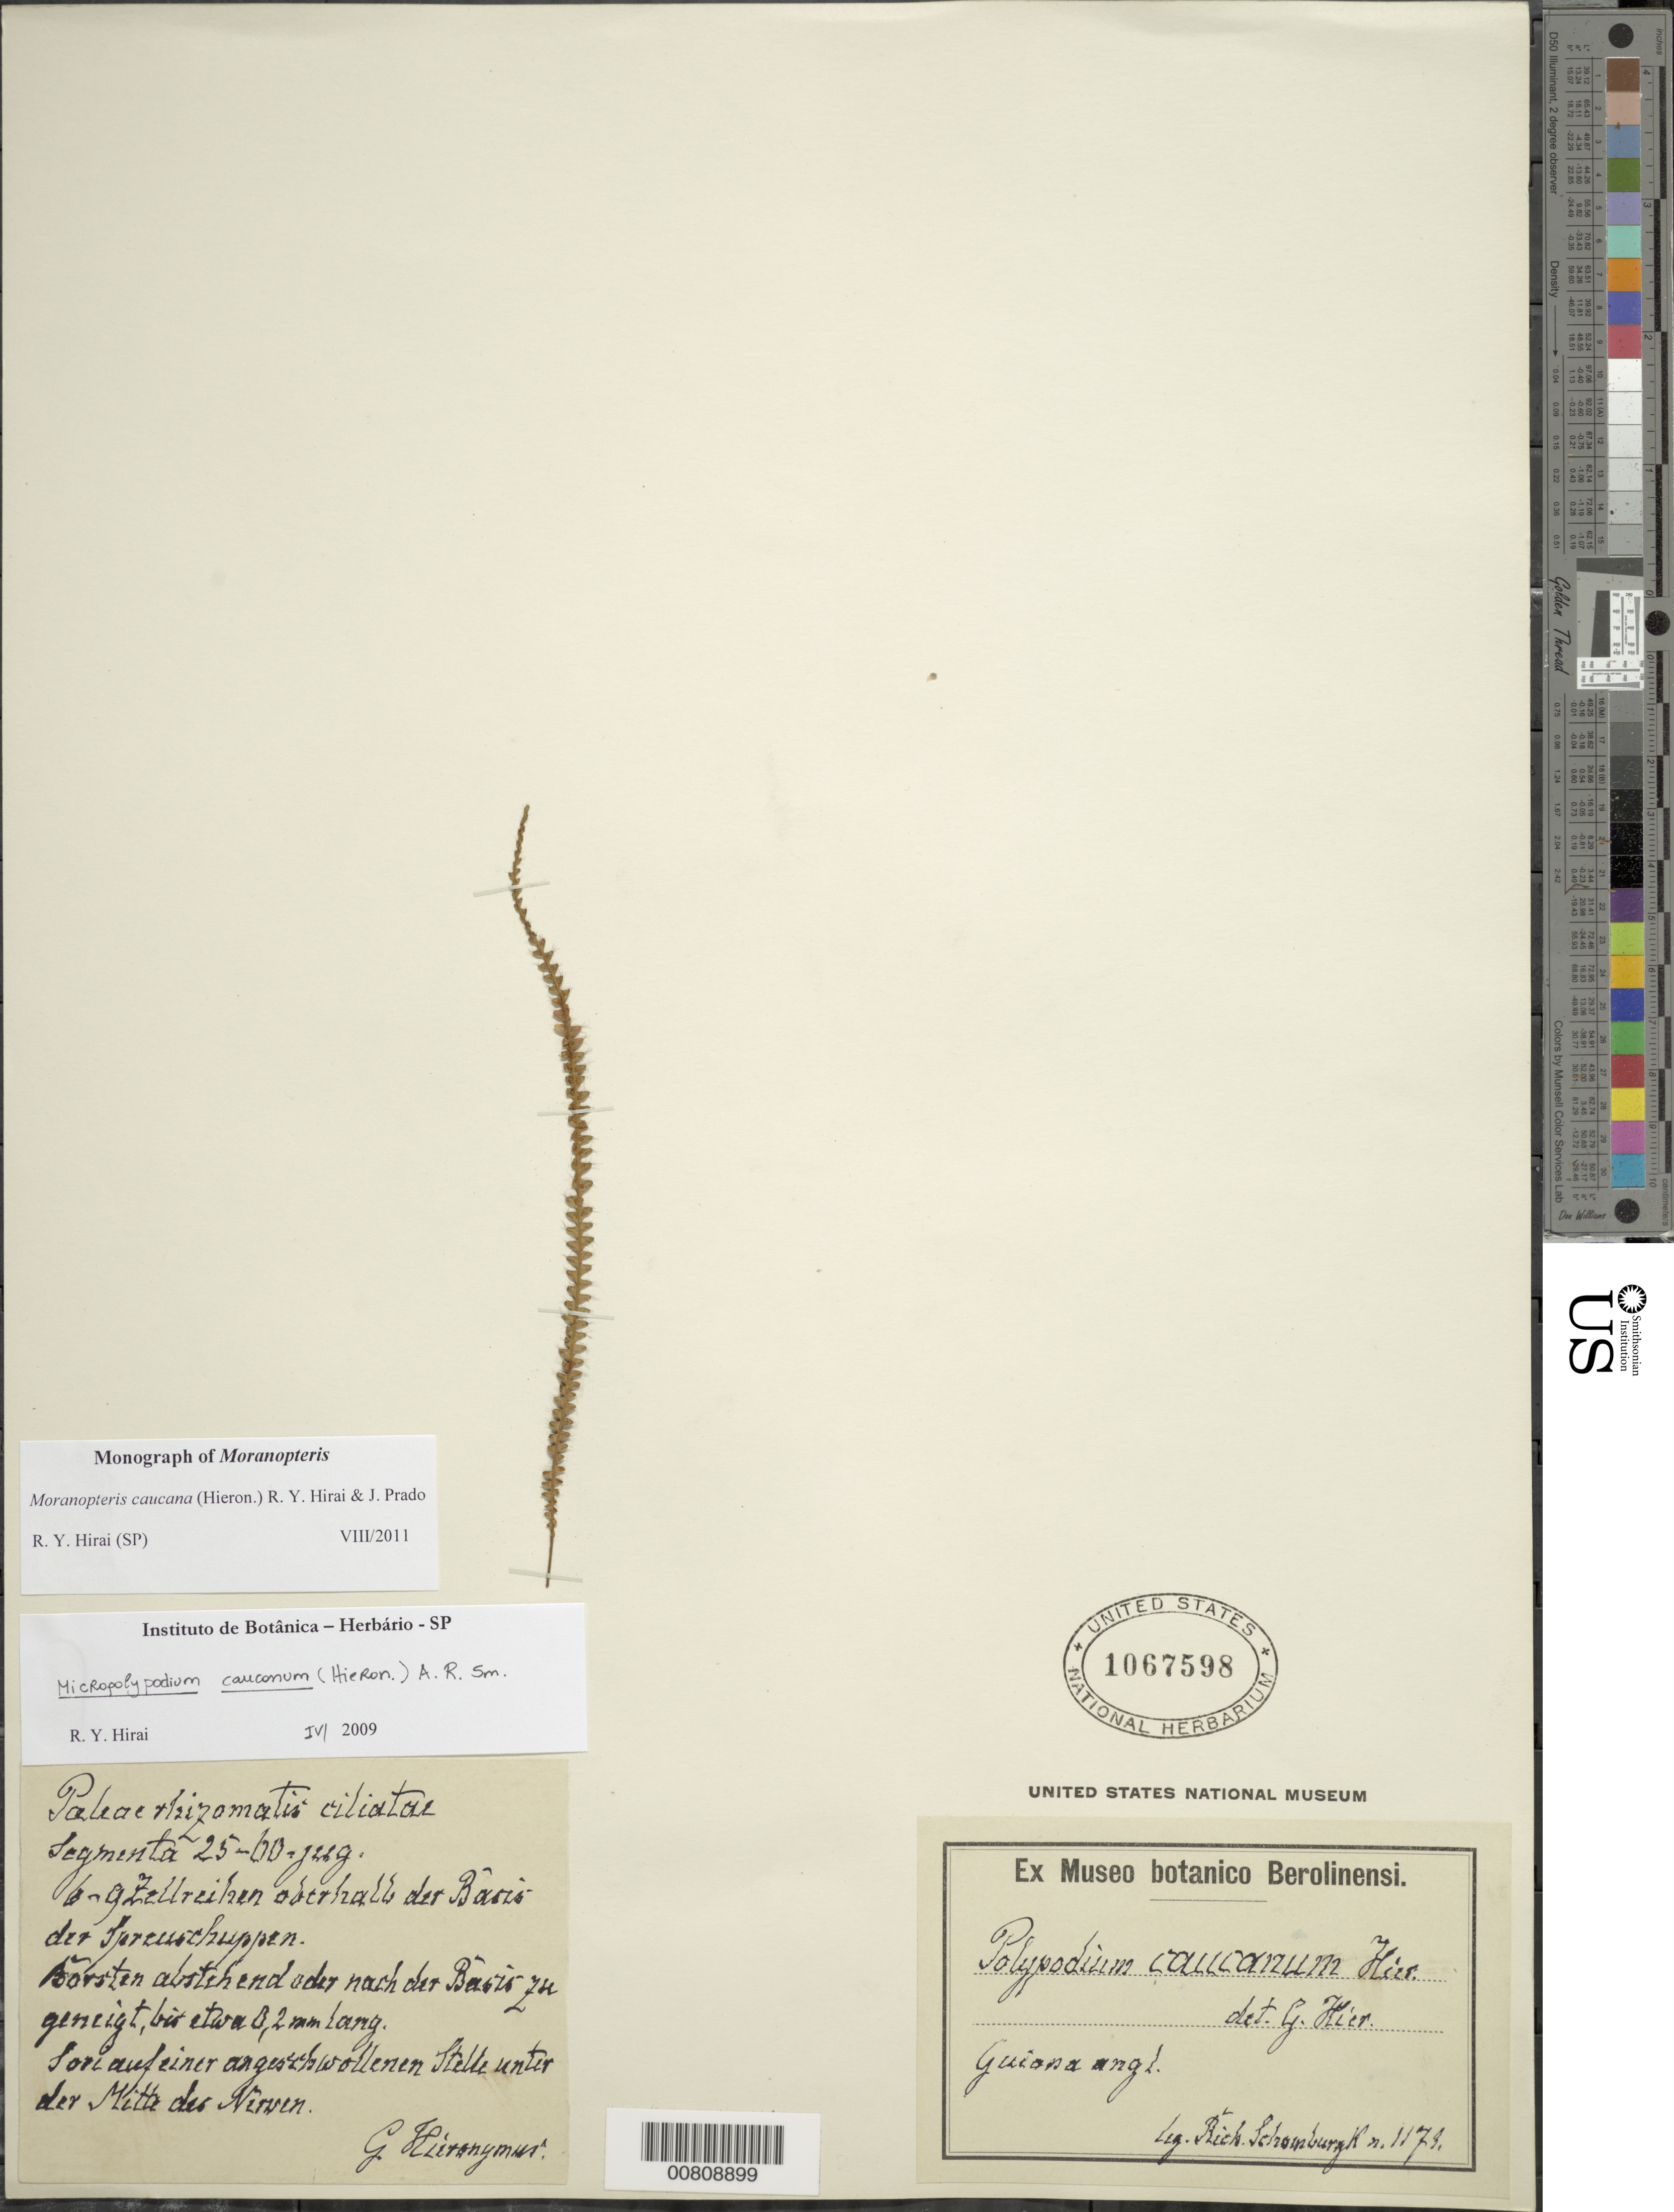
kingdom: Plantae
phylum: Tracheophyta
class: Polypodiopsida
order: Polypodiales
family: Polypodiaceae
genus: Moranopteris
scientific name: Moranopteris caucana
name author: (Hieron.) R. Y. Hirai & J. Prado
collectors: R. H. Schomburgk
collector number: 1173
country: Guyana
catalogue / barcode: US 1067598